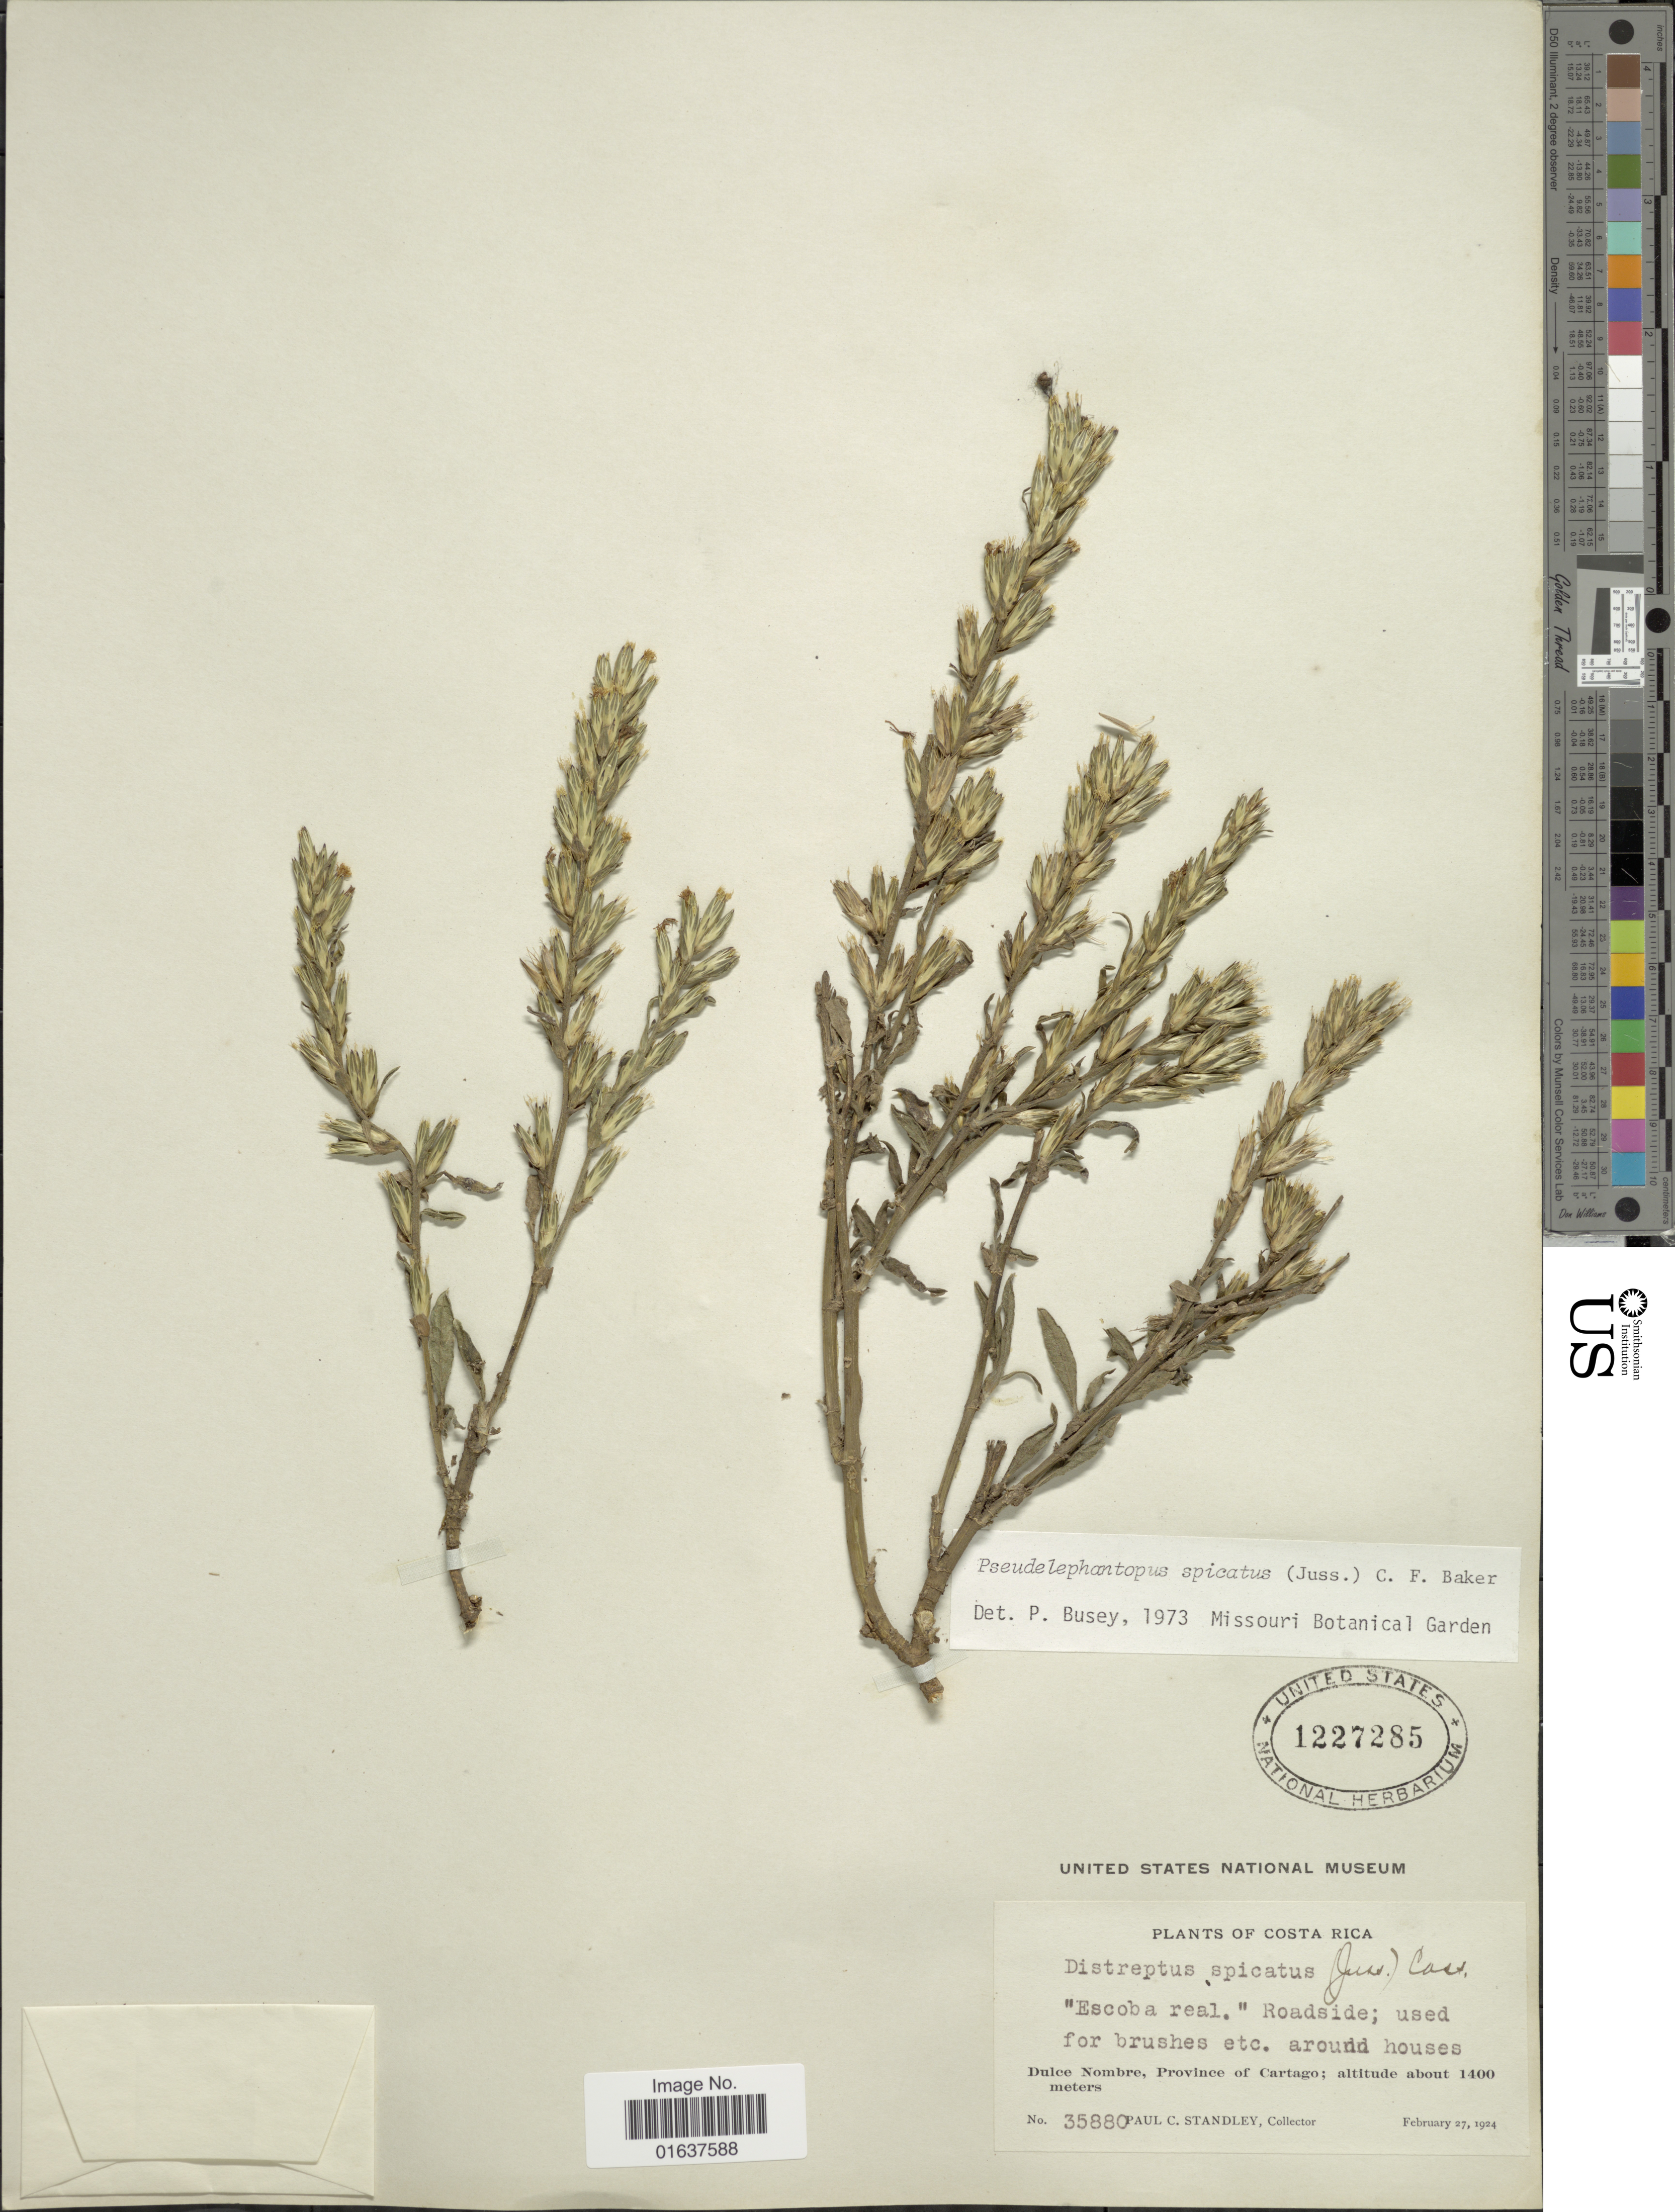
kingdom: Plantae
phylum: Tracheophyta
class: Magnoliopsida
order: Asterales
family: Asteraceae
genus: Pseudelephantopus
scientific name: Pseudelephantopus spicatus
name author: (Juss. ex Aubl.) C.F. Baker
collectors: P. C. Standley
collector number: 35880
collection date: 1924-02-27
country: Costa Rica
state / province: Cartago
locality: Dulce Nombre, Province of Cartago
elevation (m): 1400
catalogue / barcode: US 1227285